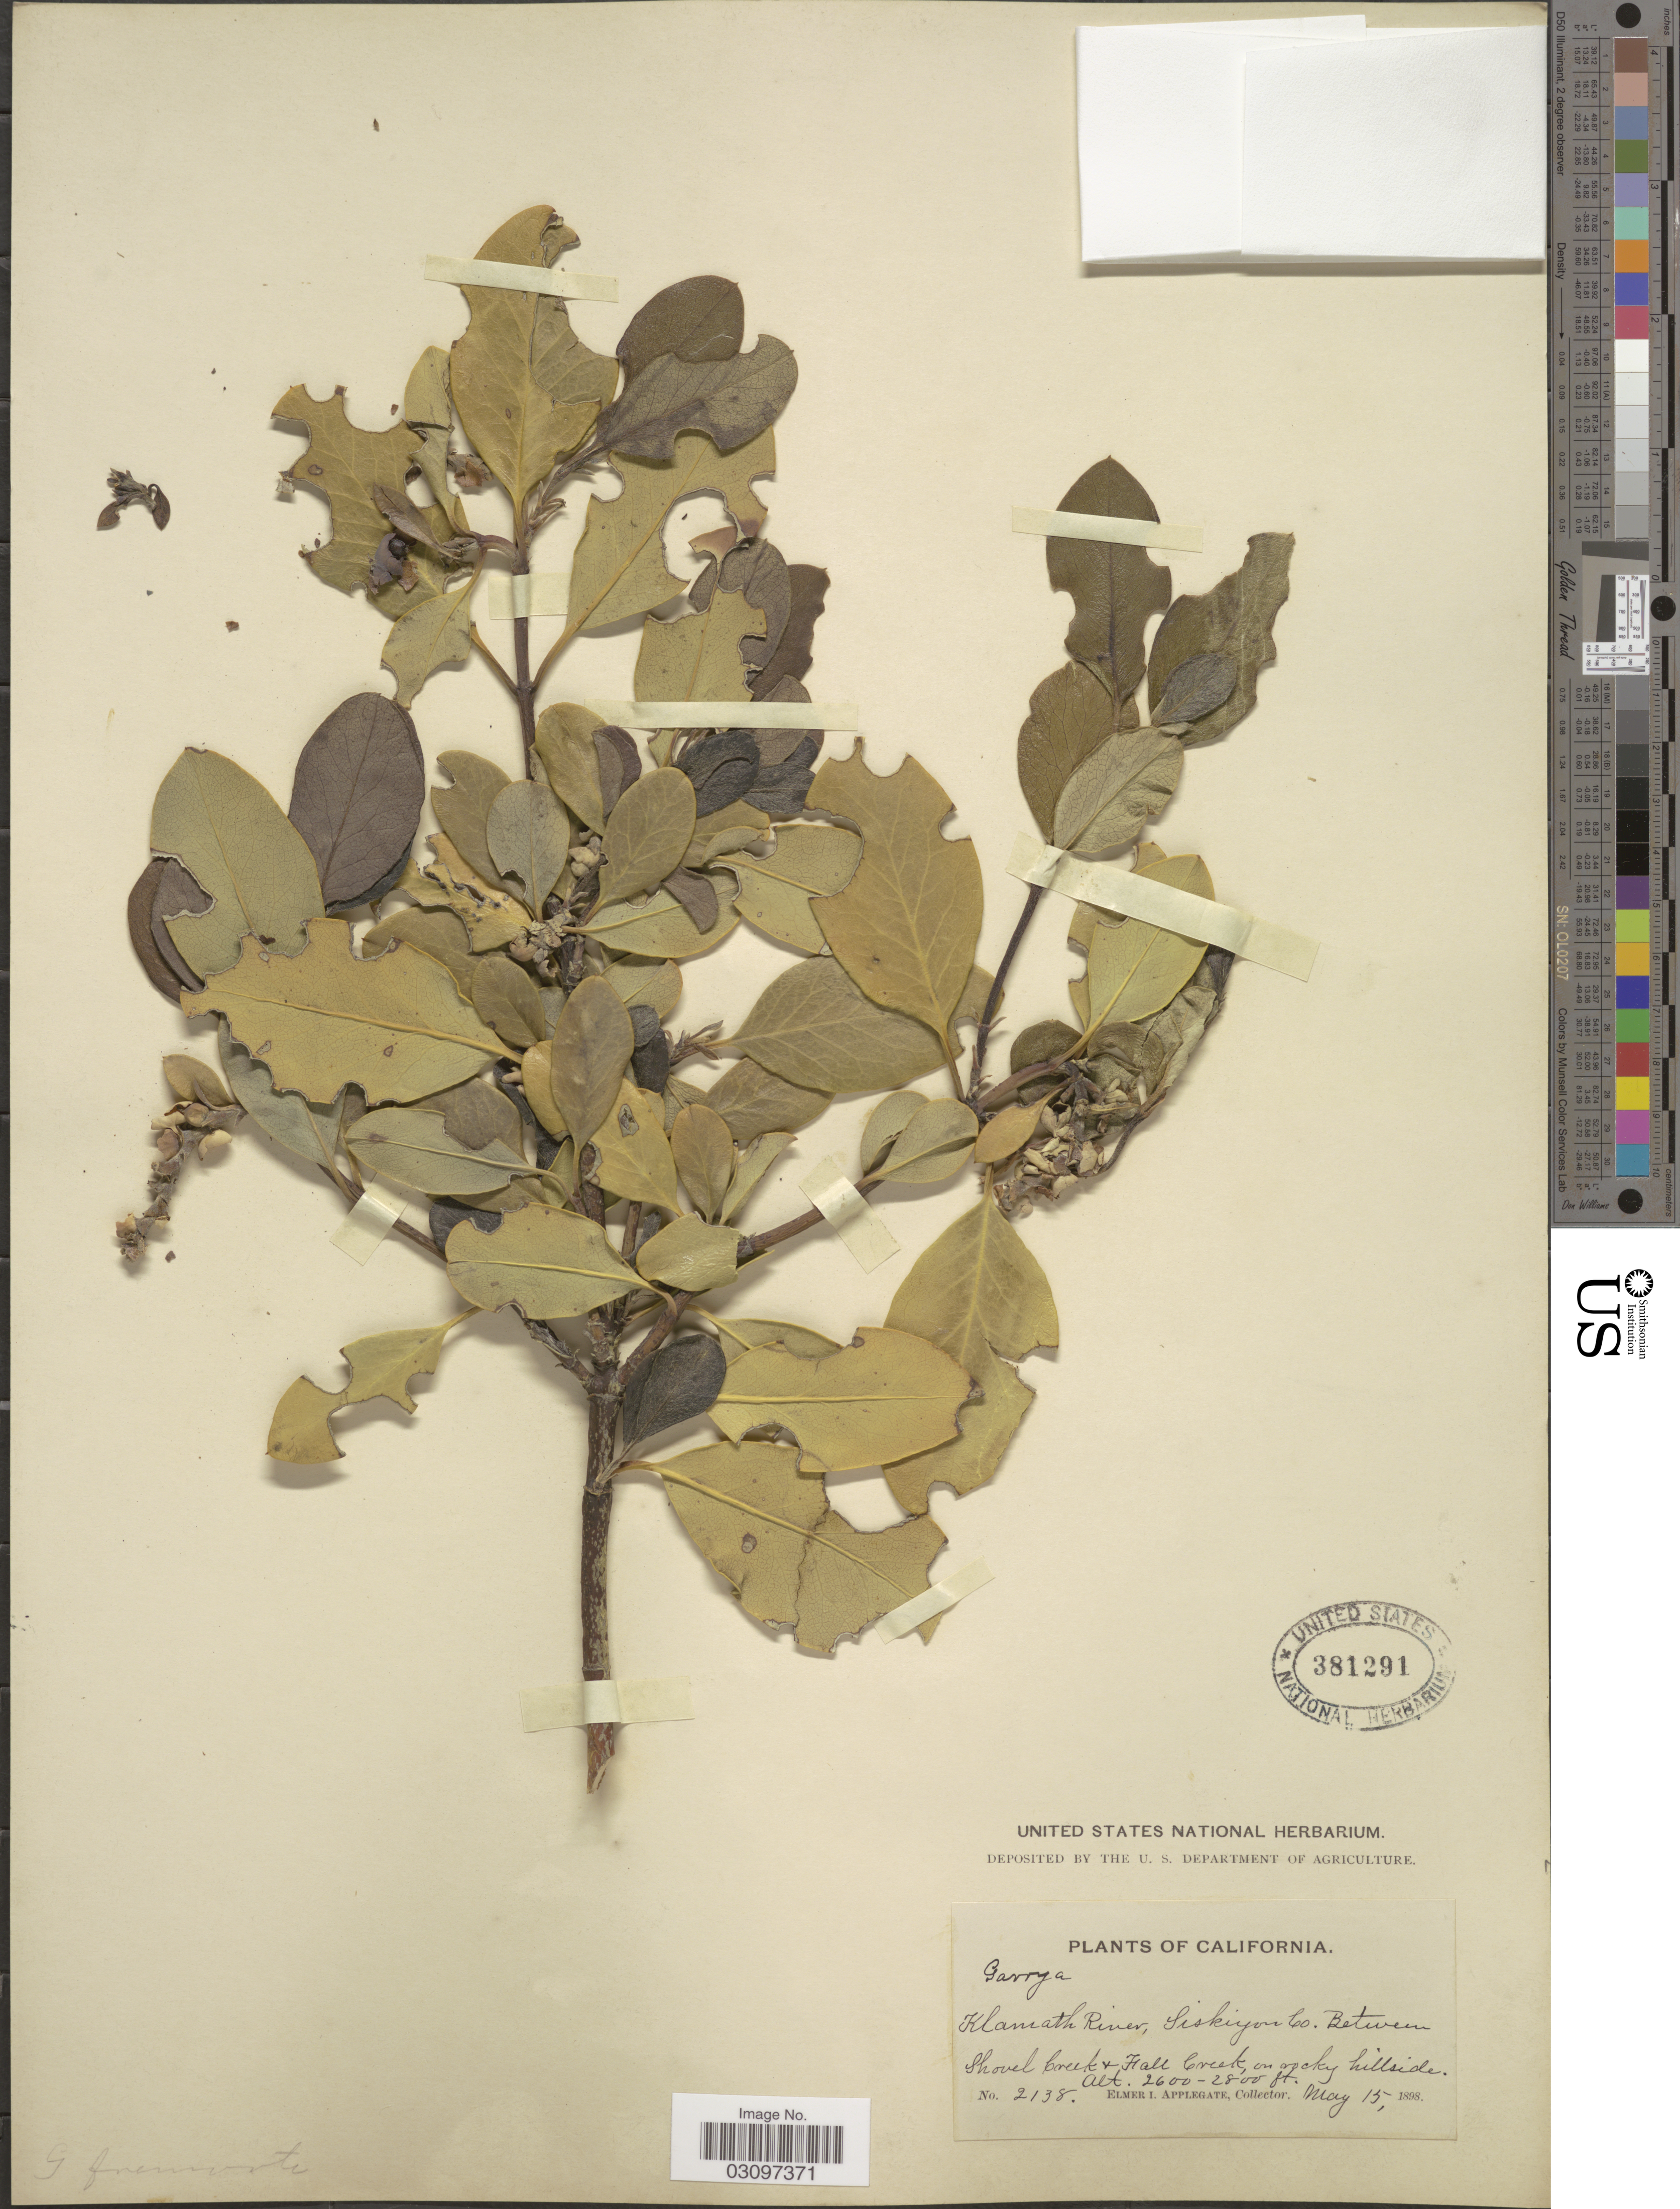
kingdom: Plantae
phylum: Tracheophyta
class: Magnoliopsida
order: Garryales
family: Garryaceae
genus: Garrya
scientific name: Garrya fremontii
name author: Torr.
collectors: E. I. Applegate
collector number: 2138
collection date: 1898-05-15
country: United States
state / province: California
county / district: Siskiyou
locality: Klamath River, Siskiyou Co. Between Shovel Creek + Hall Creek.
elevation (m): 792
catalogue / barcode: US 381291